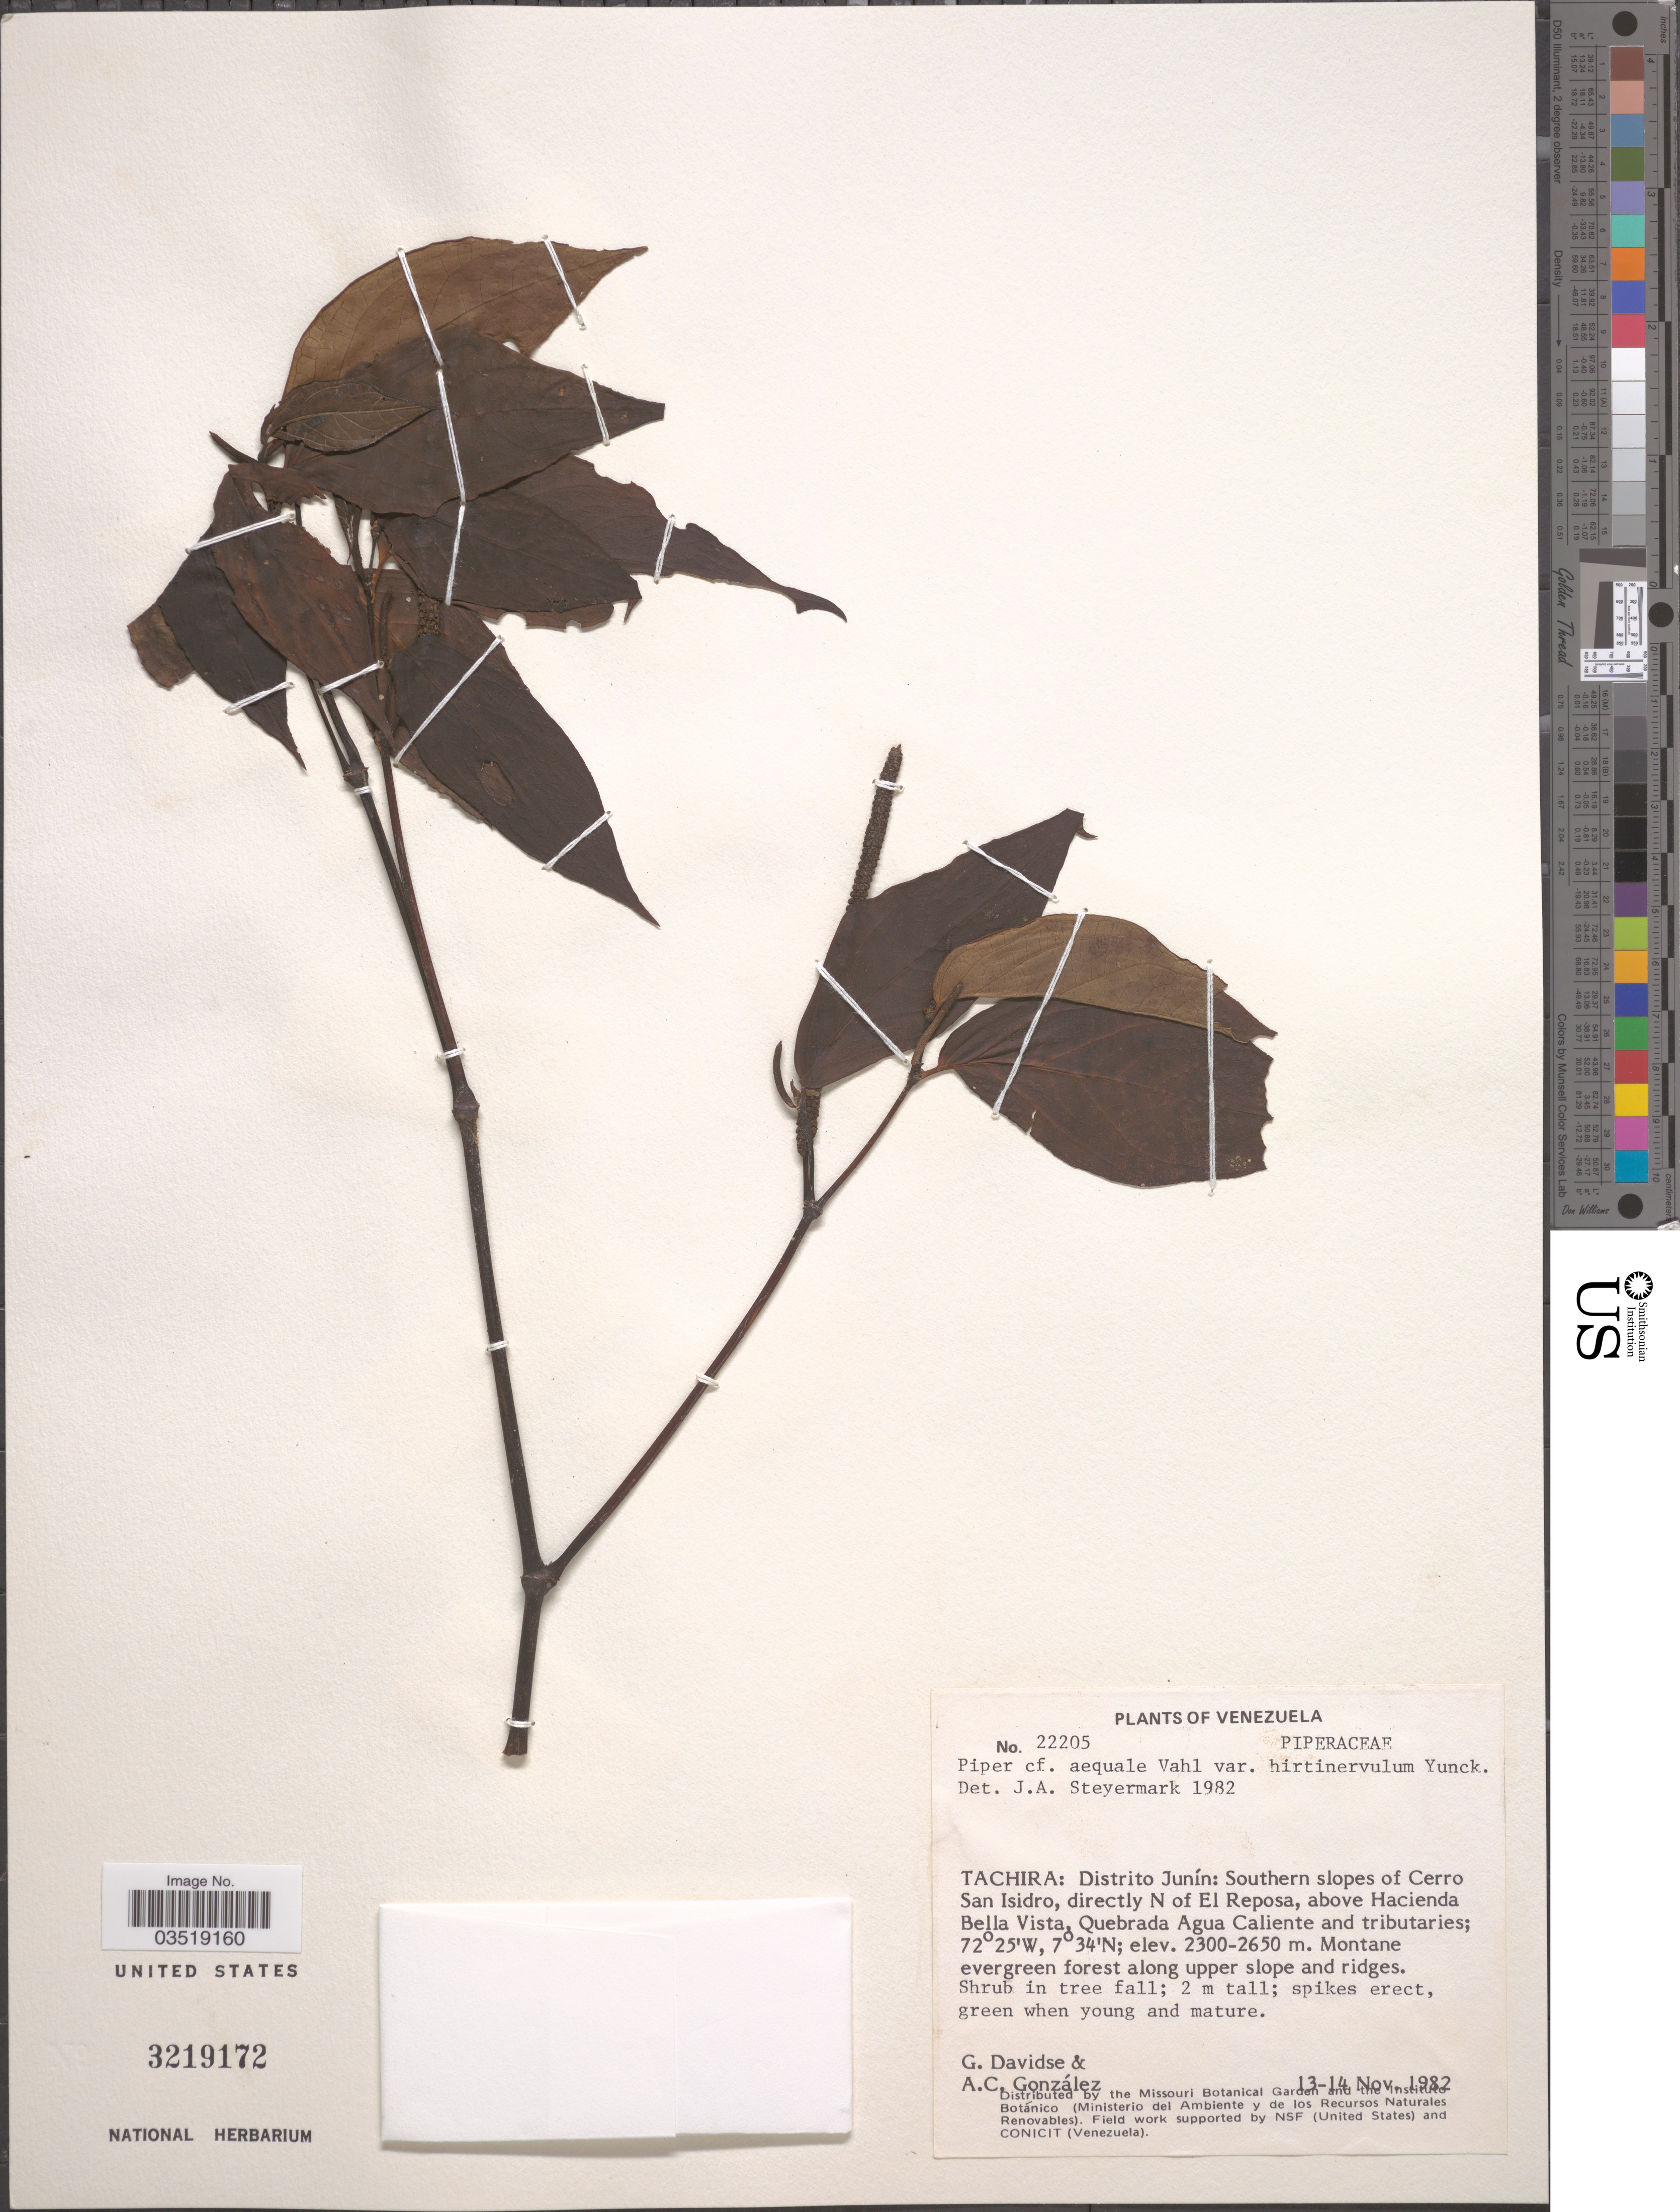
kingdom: Plantae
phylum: Tracheophyta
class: Magnoliopsida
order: Piperales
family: Piperaceae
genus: Piper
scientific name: Piper aequale var. hirtinervulum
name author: Yunck. in Trel. & Yunck.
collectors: G. Davidse & A. C. González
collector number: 22205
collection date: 1982-11-13/1982-11-14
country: Venezuela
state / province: Tachira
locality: Distrito Junín: Southern slopes of Cerro San Isidro, directly N of El Reposa, above Hacienda Bella Vista, Quebrada Agua Caliente and tributaries.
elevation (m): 2300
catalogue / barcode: US 3219172